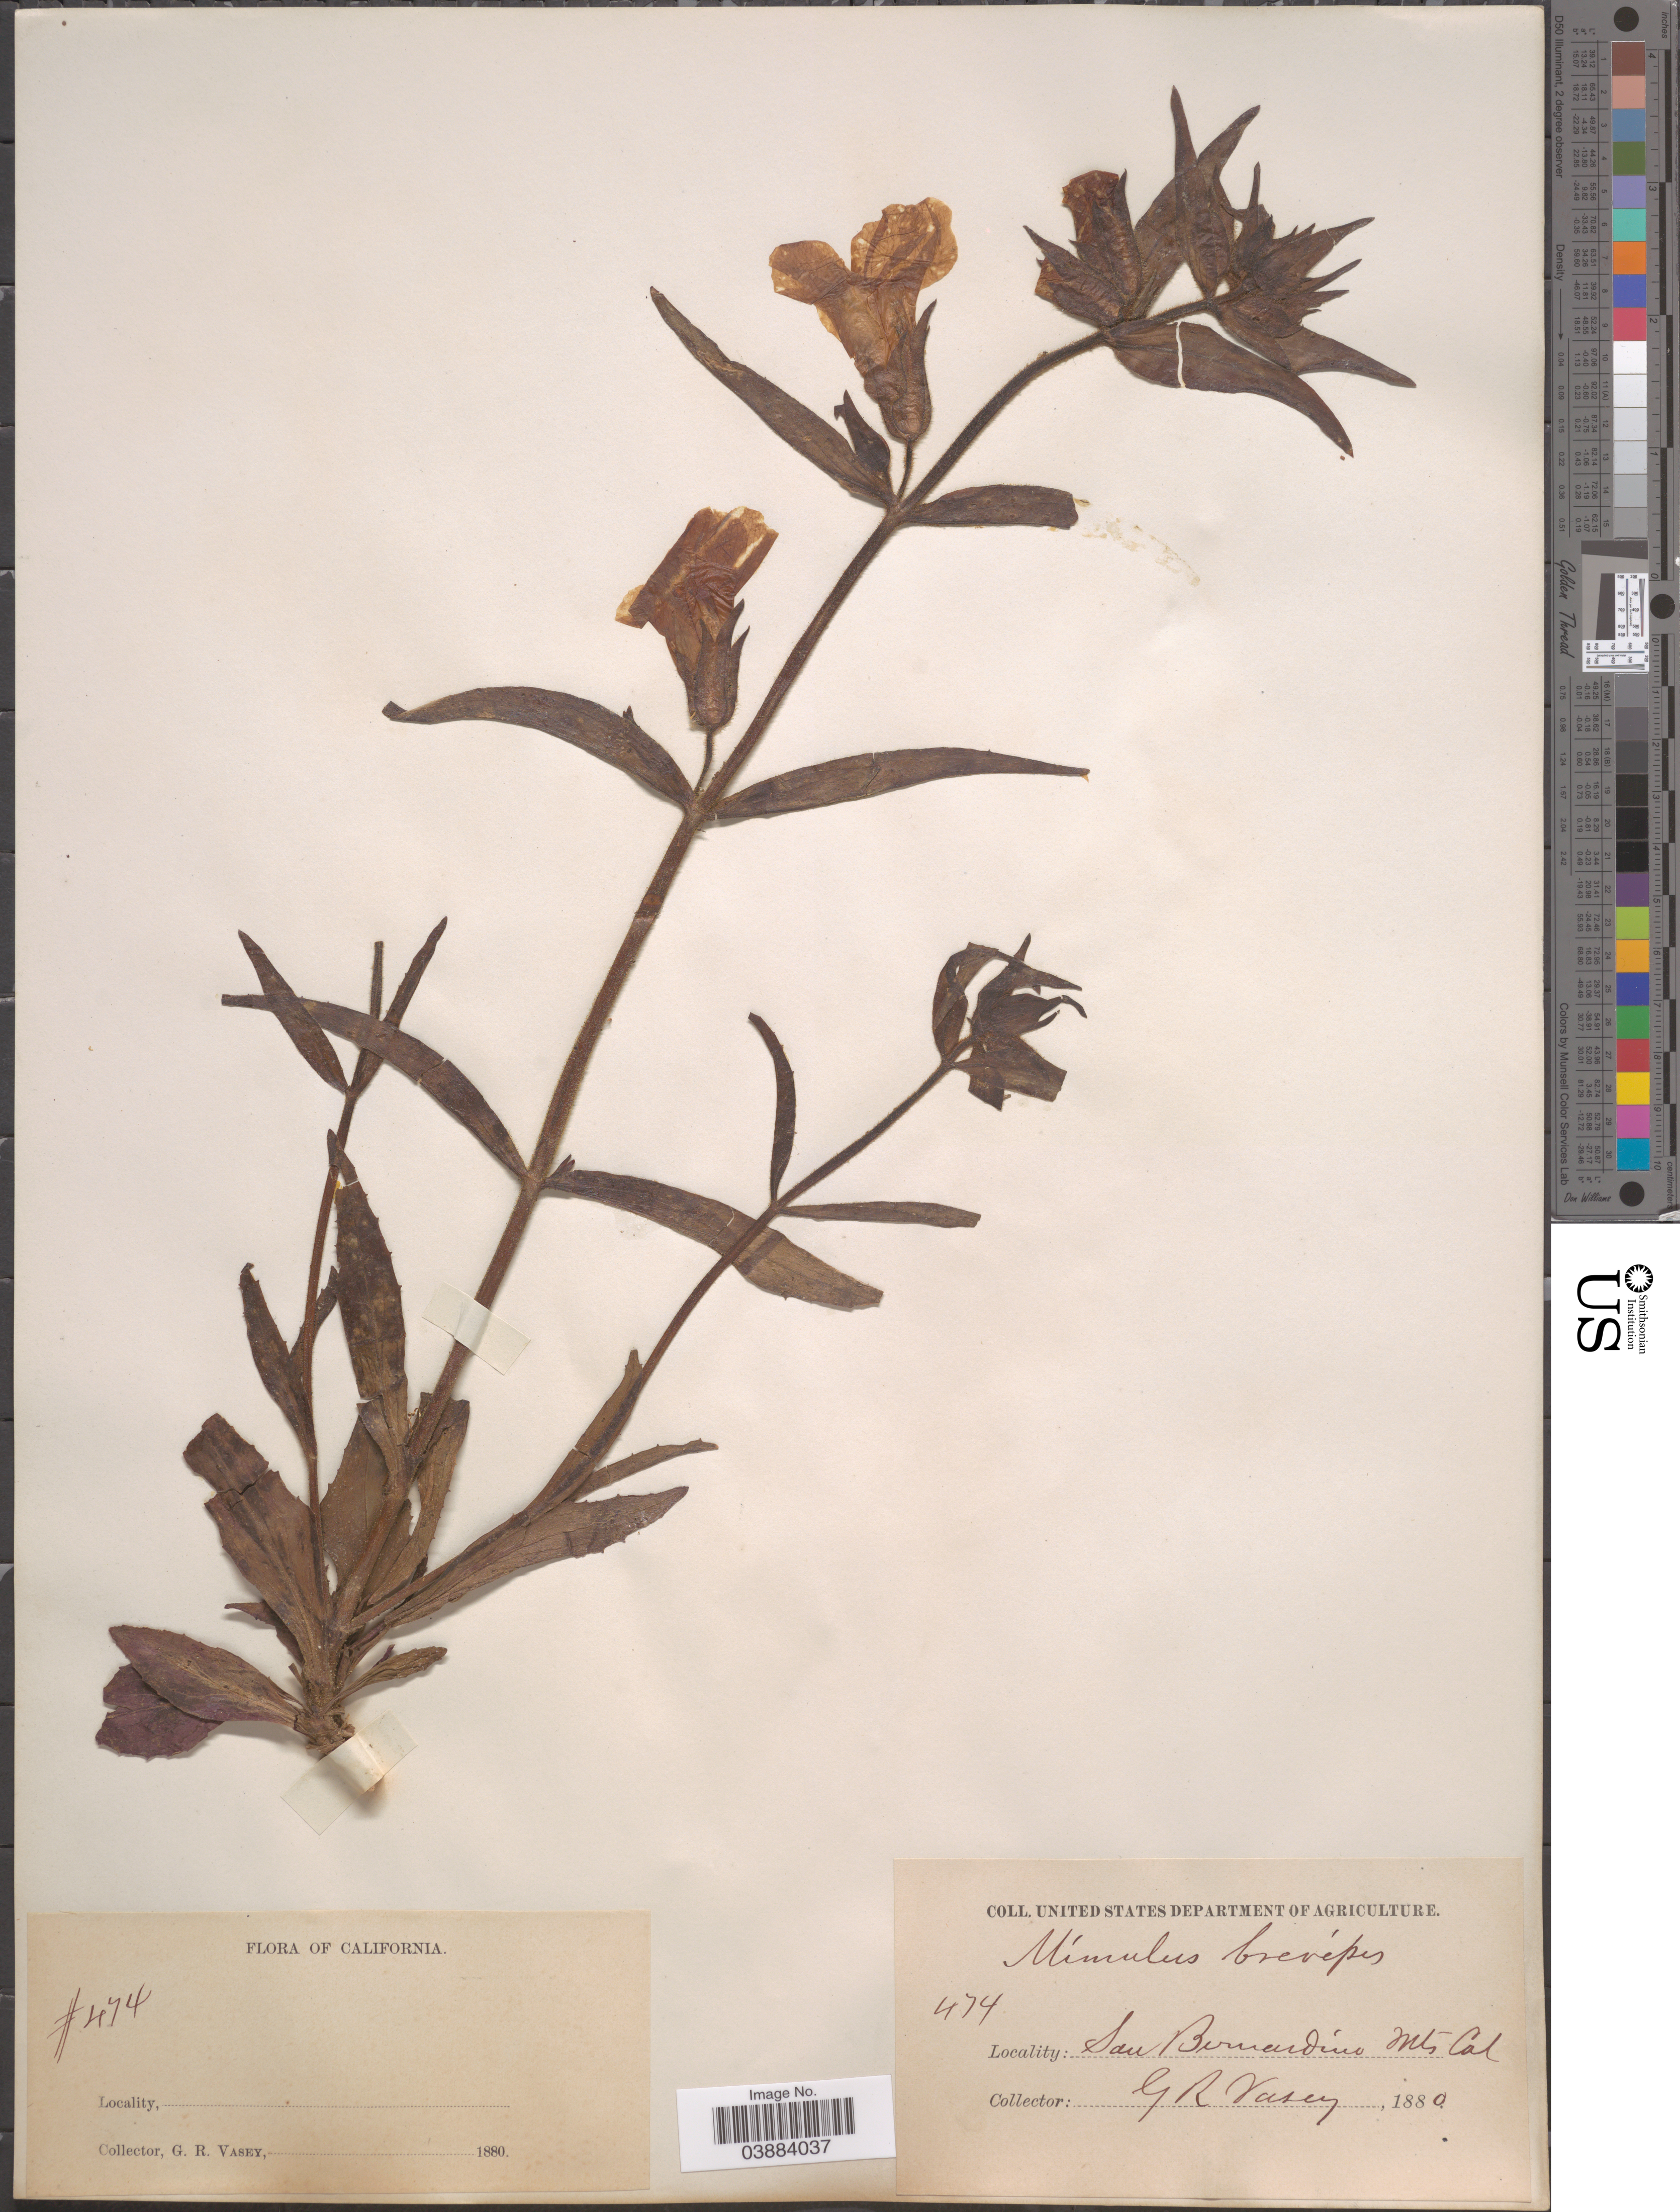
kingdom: Plantae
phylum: Tracheophyta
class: Magnoliopsida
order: Lamiales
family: Phrymaceae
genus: Eunanus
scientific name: Eunanus brevipes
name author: (Benth.) Greene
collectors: G. R. Vasey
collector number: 474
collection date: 1880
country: United States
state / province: California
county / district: San Bernardino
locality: San Bernardino Mts.